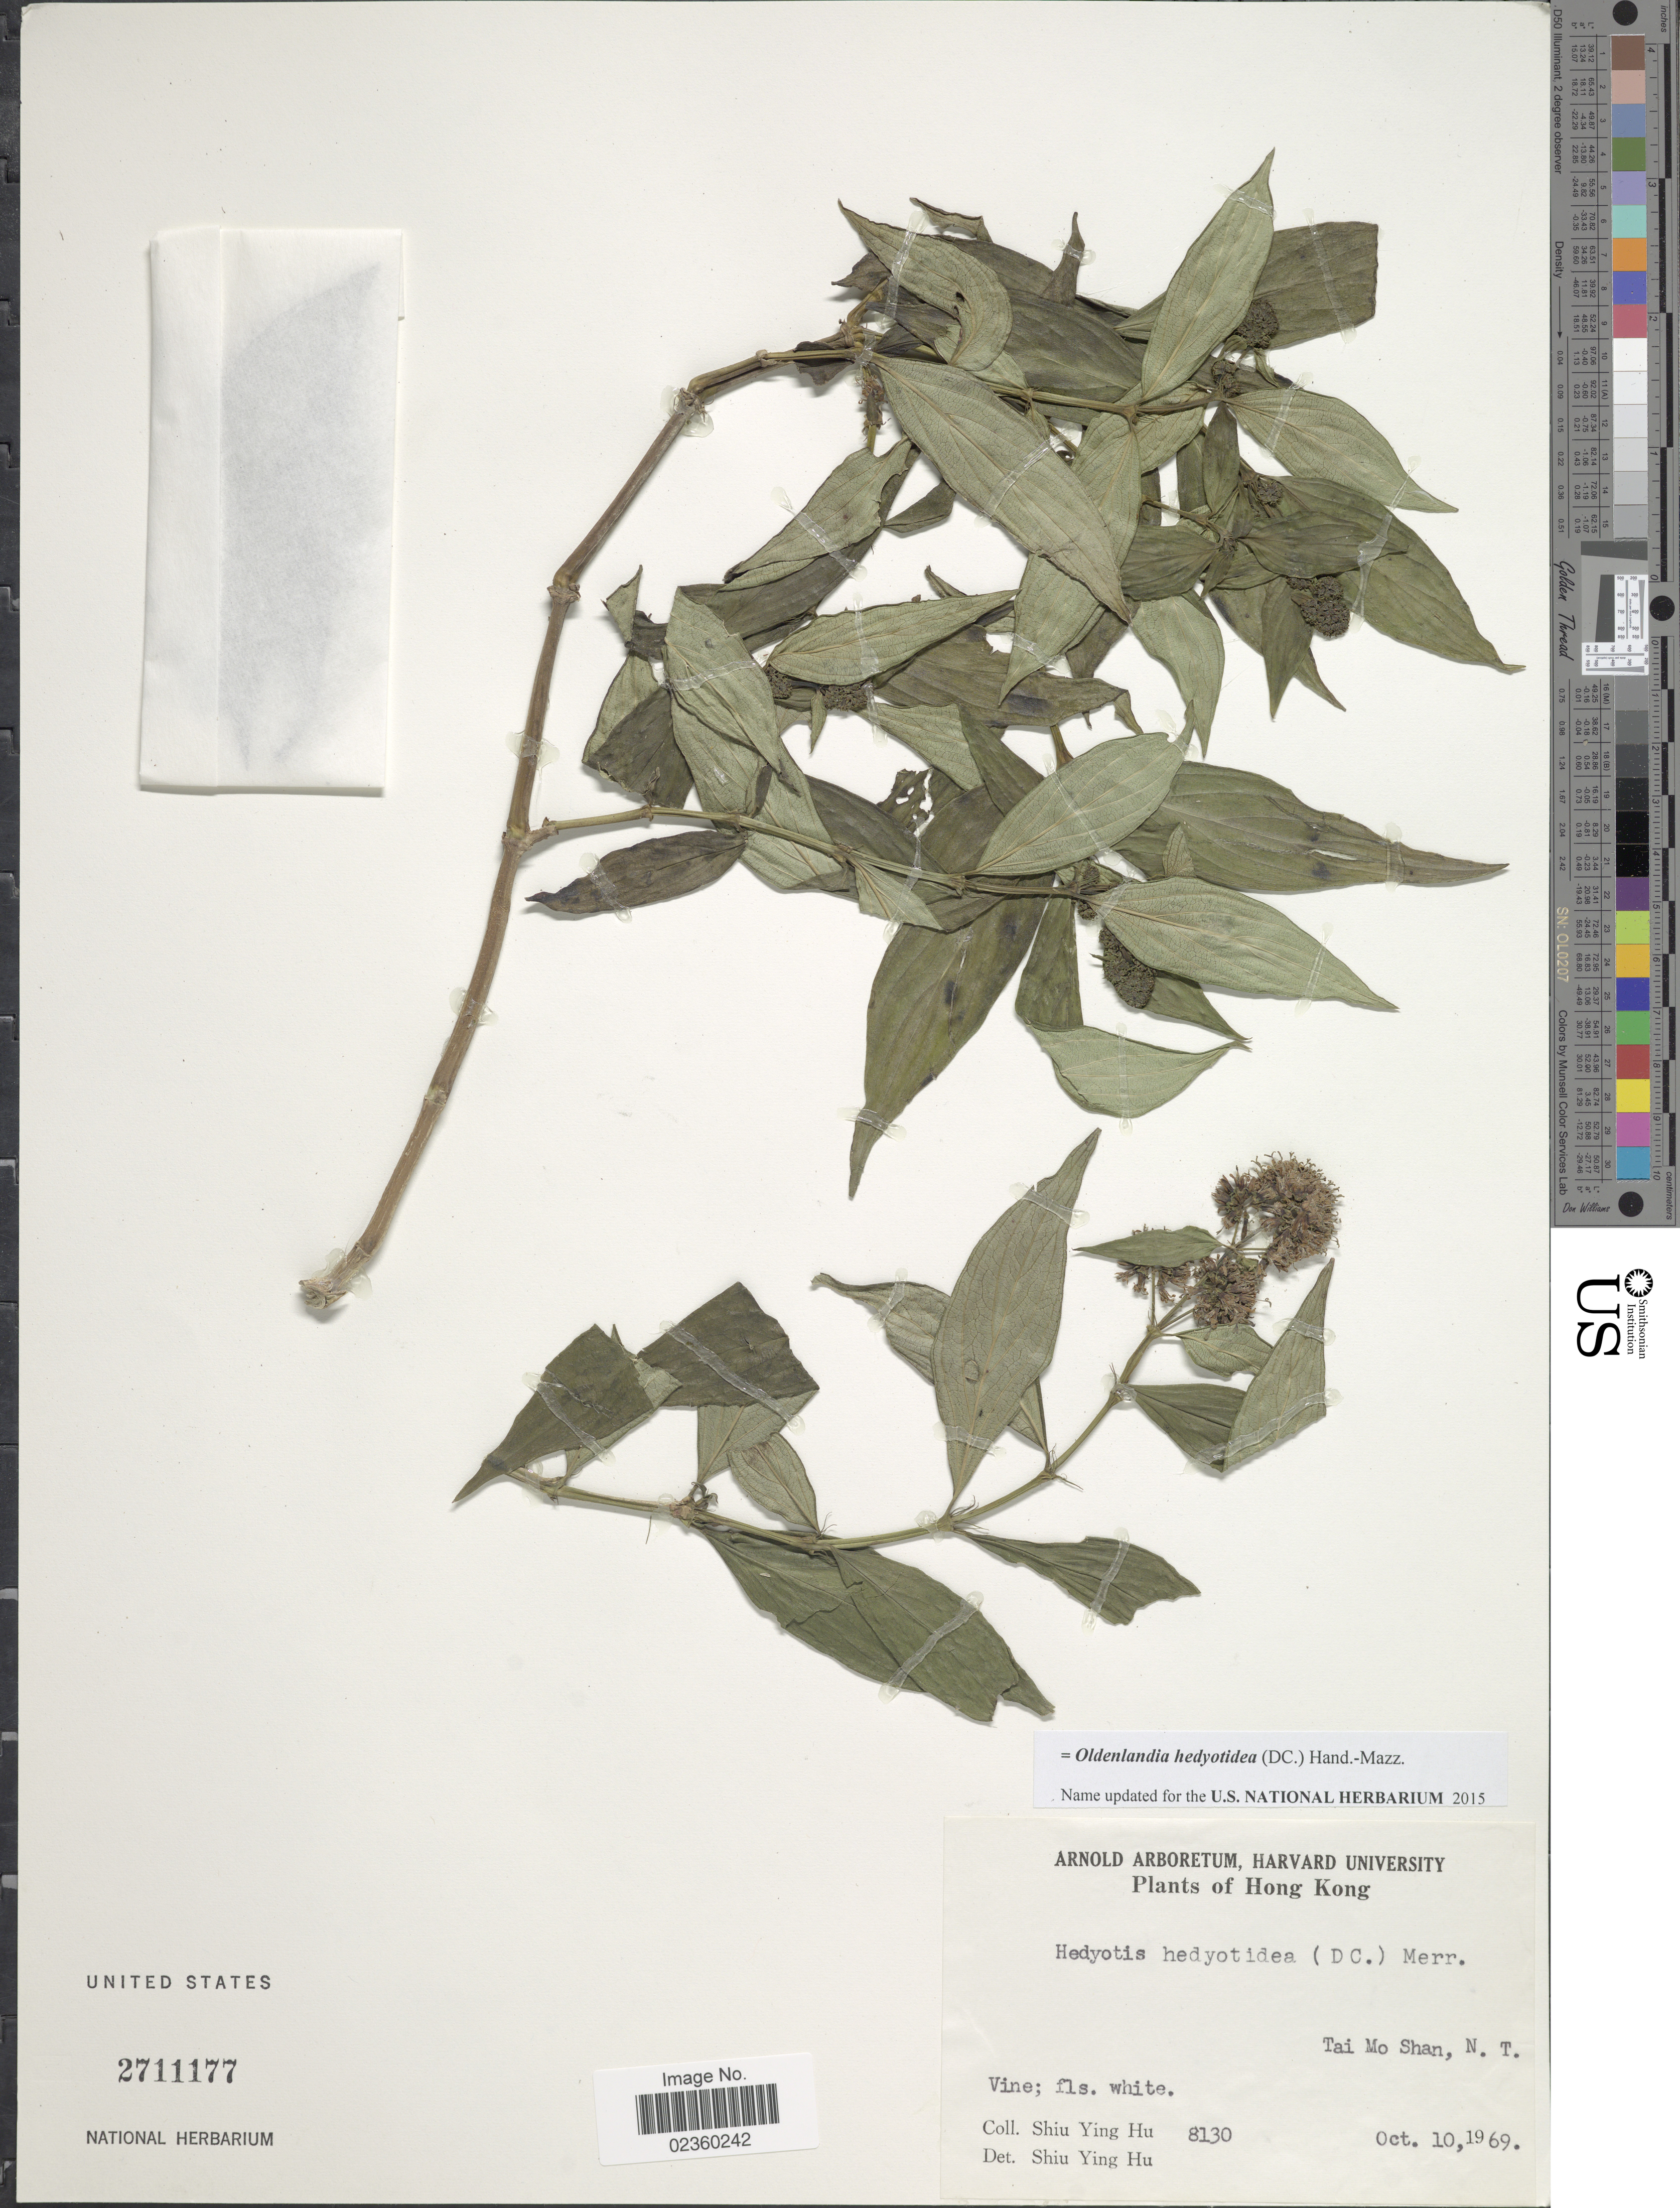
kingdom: Plantae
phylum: Tracheophyta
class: Magnoliopsida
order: Gentianales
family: Rubiaceae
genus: Dimetia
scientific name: Dimetia hedyotidea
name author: (DC.) T.C. Hsu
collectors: S. Y. Hu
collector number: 8130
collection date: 1969-10-10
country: China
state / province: Hong Kong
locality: Tai mo Shan, N.T.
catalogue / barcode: US 2711177